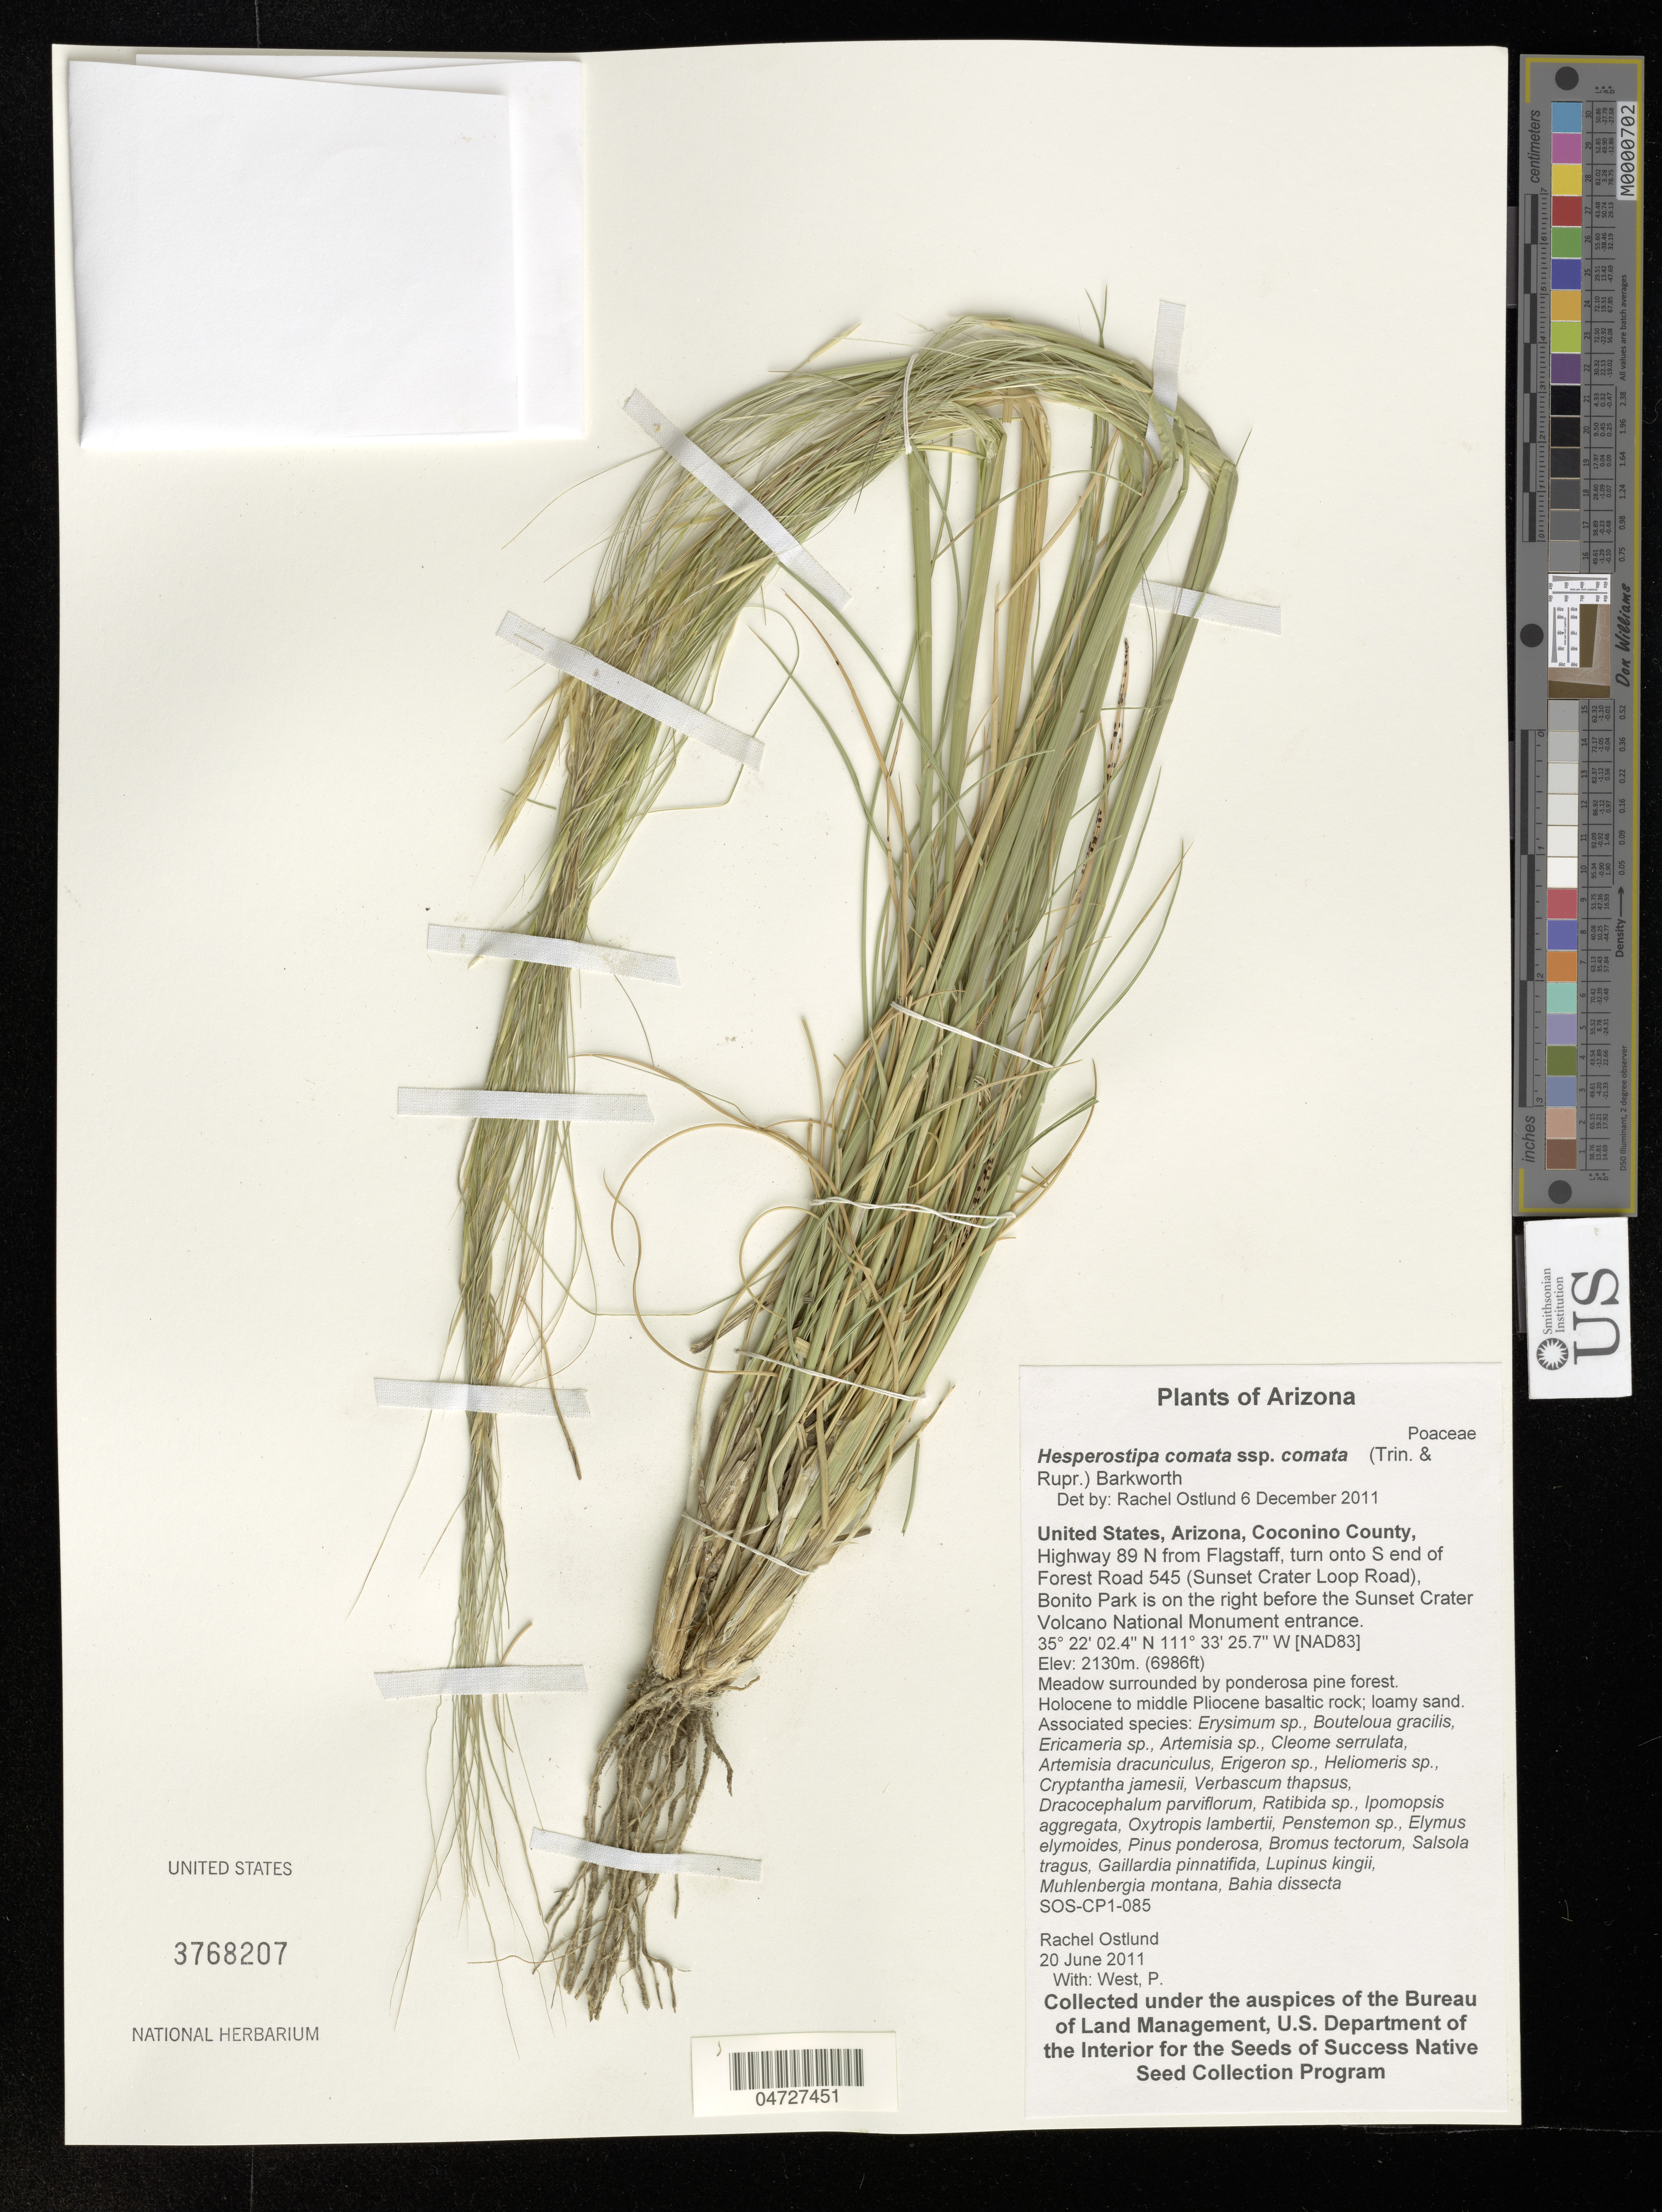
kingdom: Plantae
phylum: Tracheophyta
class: Liliopsida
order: Poales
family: Poaceae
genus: Hesperostipa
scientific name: Hesperostipa comata subsp. comata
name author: (Trin. & Rupr.) Barkworth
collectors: R. Ostlund & P. West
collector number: SOS-CP1-085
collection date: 2011-06-20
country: United States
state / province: Arizona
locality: Coconino County, Highway 89 N from Flagstaff, turn onto S end of Forest Road 545 (Sunset Crater Loop Road), Bonito Park is on the right before the Sunset Crater Volcano National Monument entrance.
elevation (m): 2130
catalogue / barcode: US 3768207